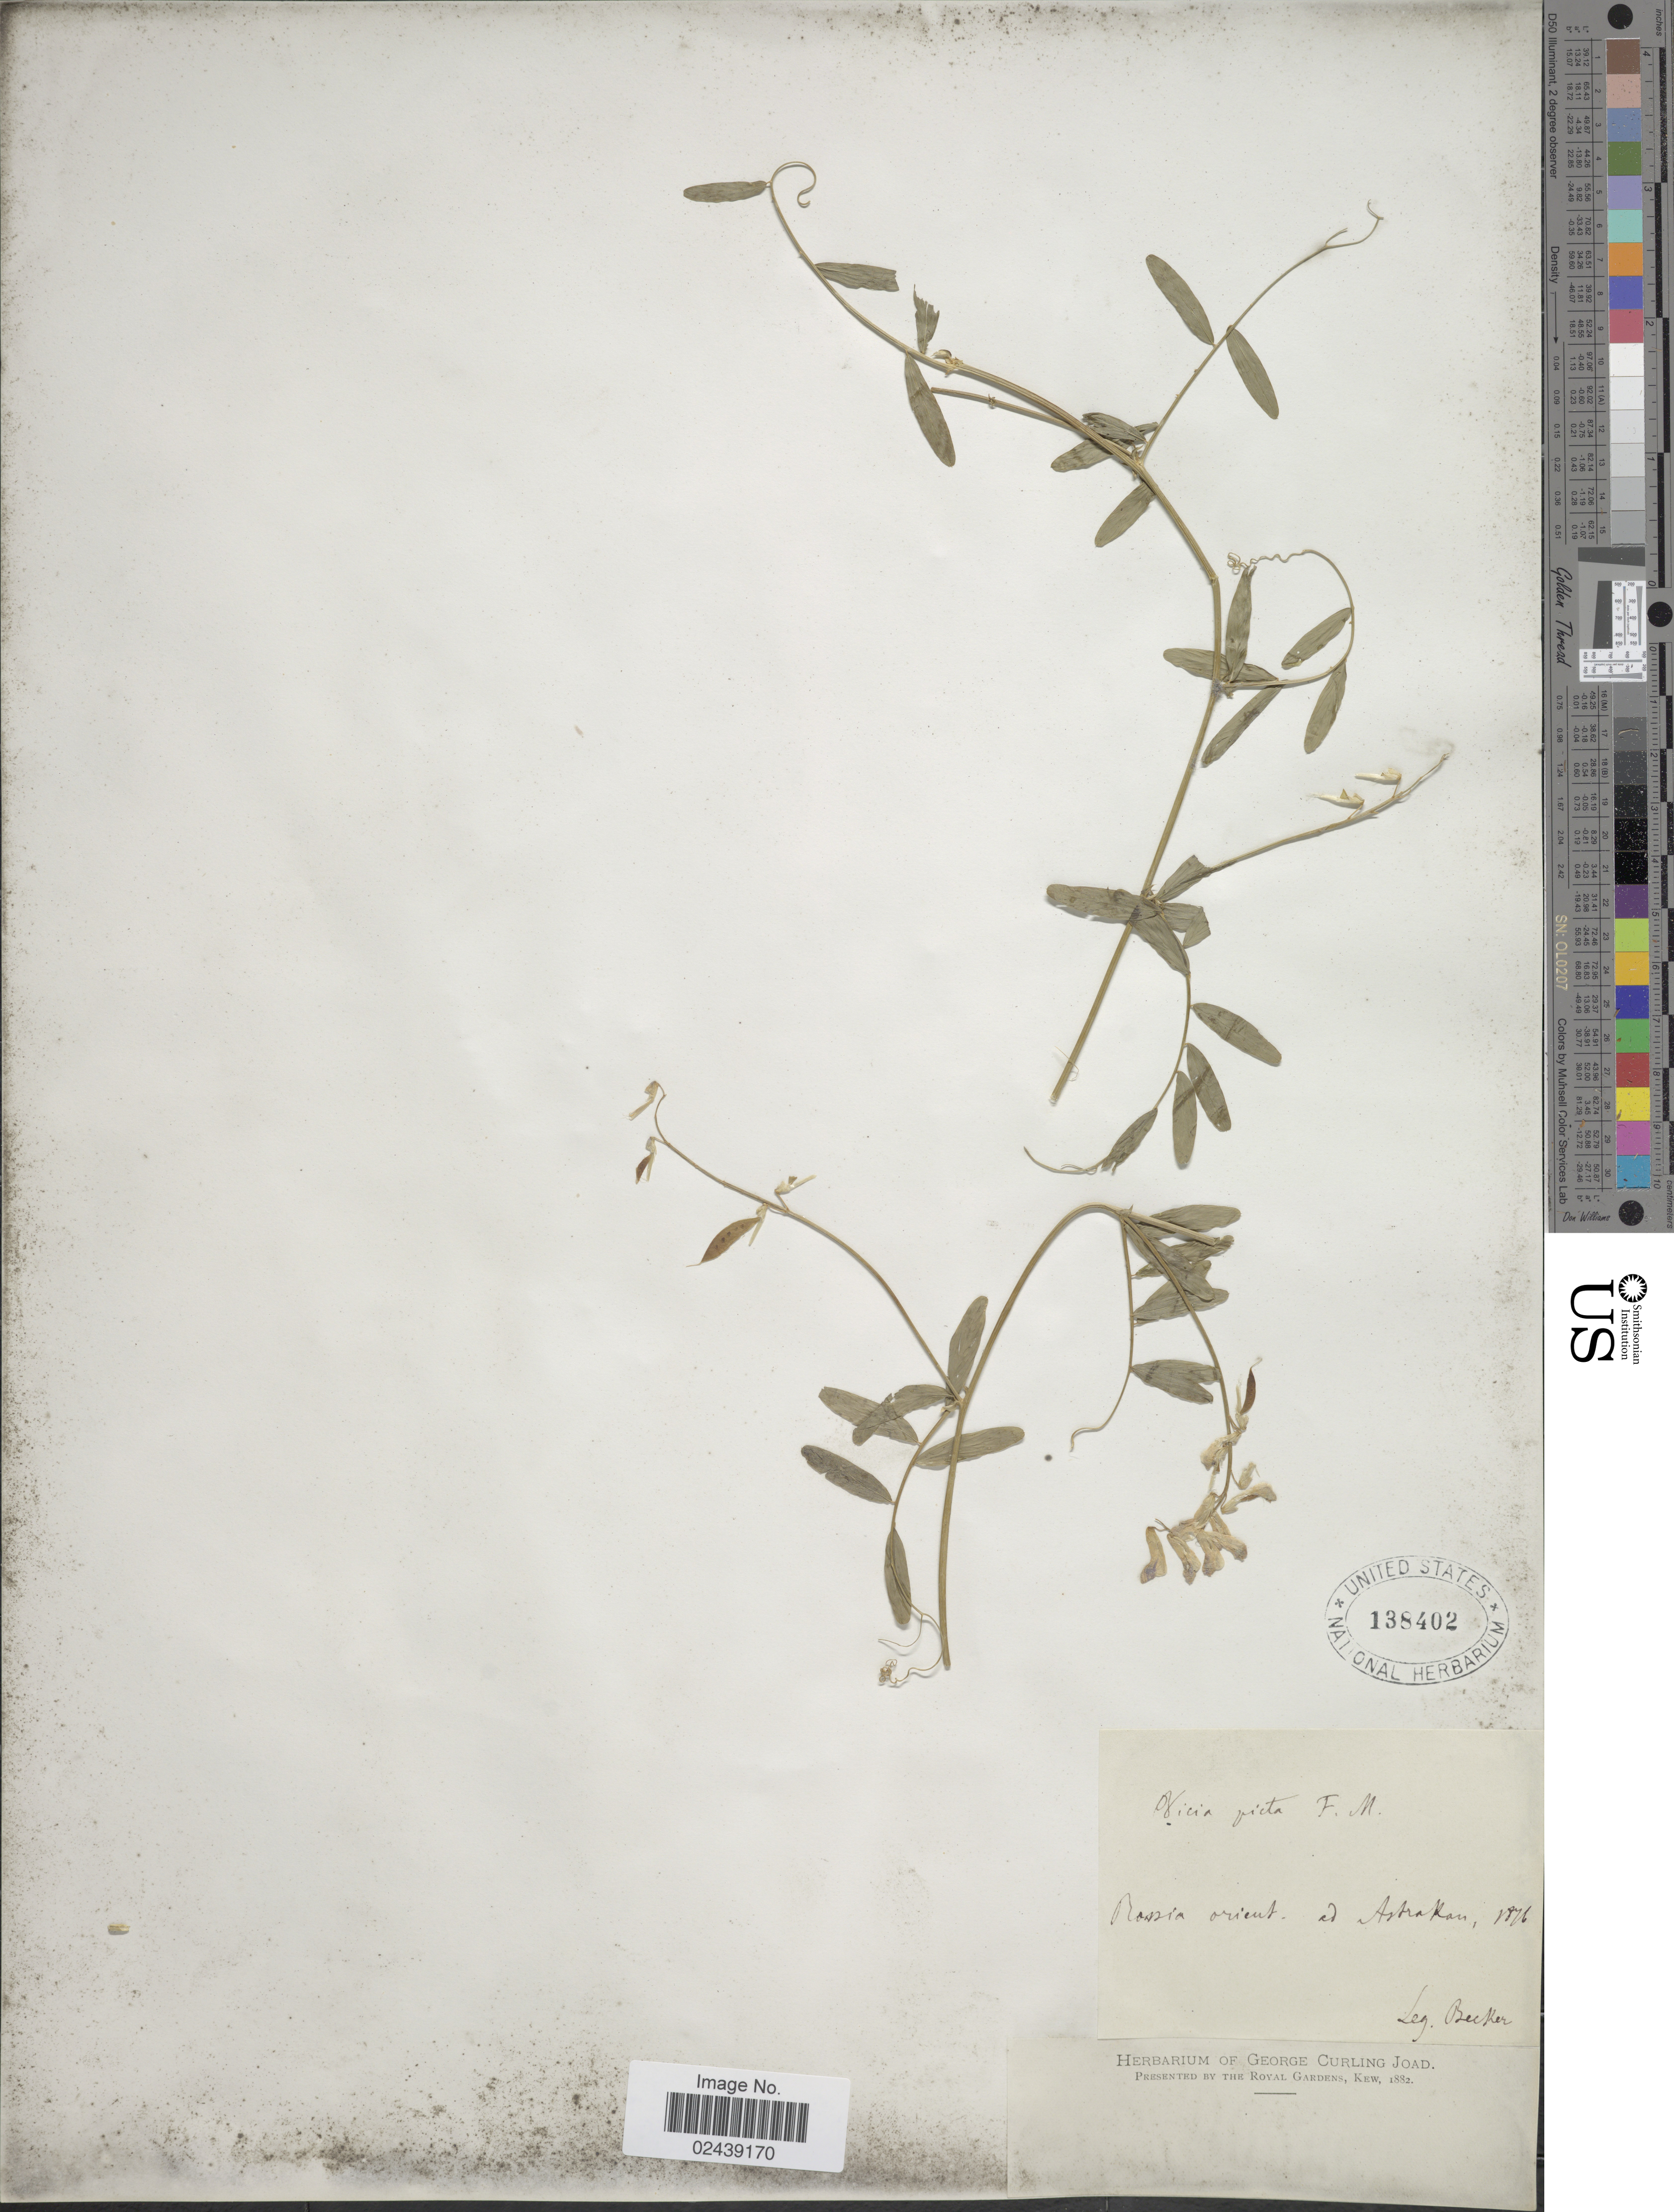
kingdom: Plantae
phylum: Tracheophyta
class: Magnoliopsida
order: Fabales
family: Fabaceae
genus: Vicia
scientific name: Vicia picta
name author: Fisch. & C.A. Mey.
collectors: -. Becker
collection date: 1876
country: Russian Federation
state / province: Astrakhan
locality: Rossia orient ad Astrakan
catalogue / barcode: US 138402